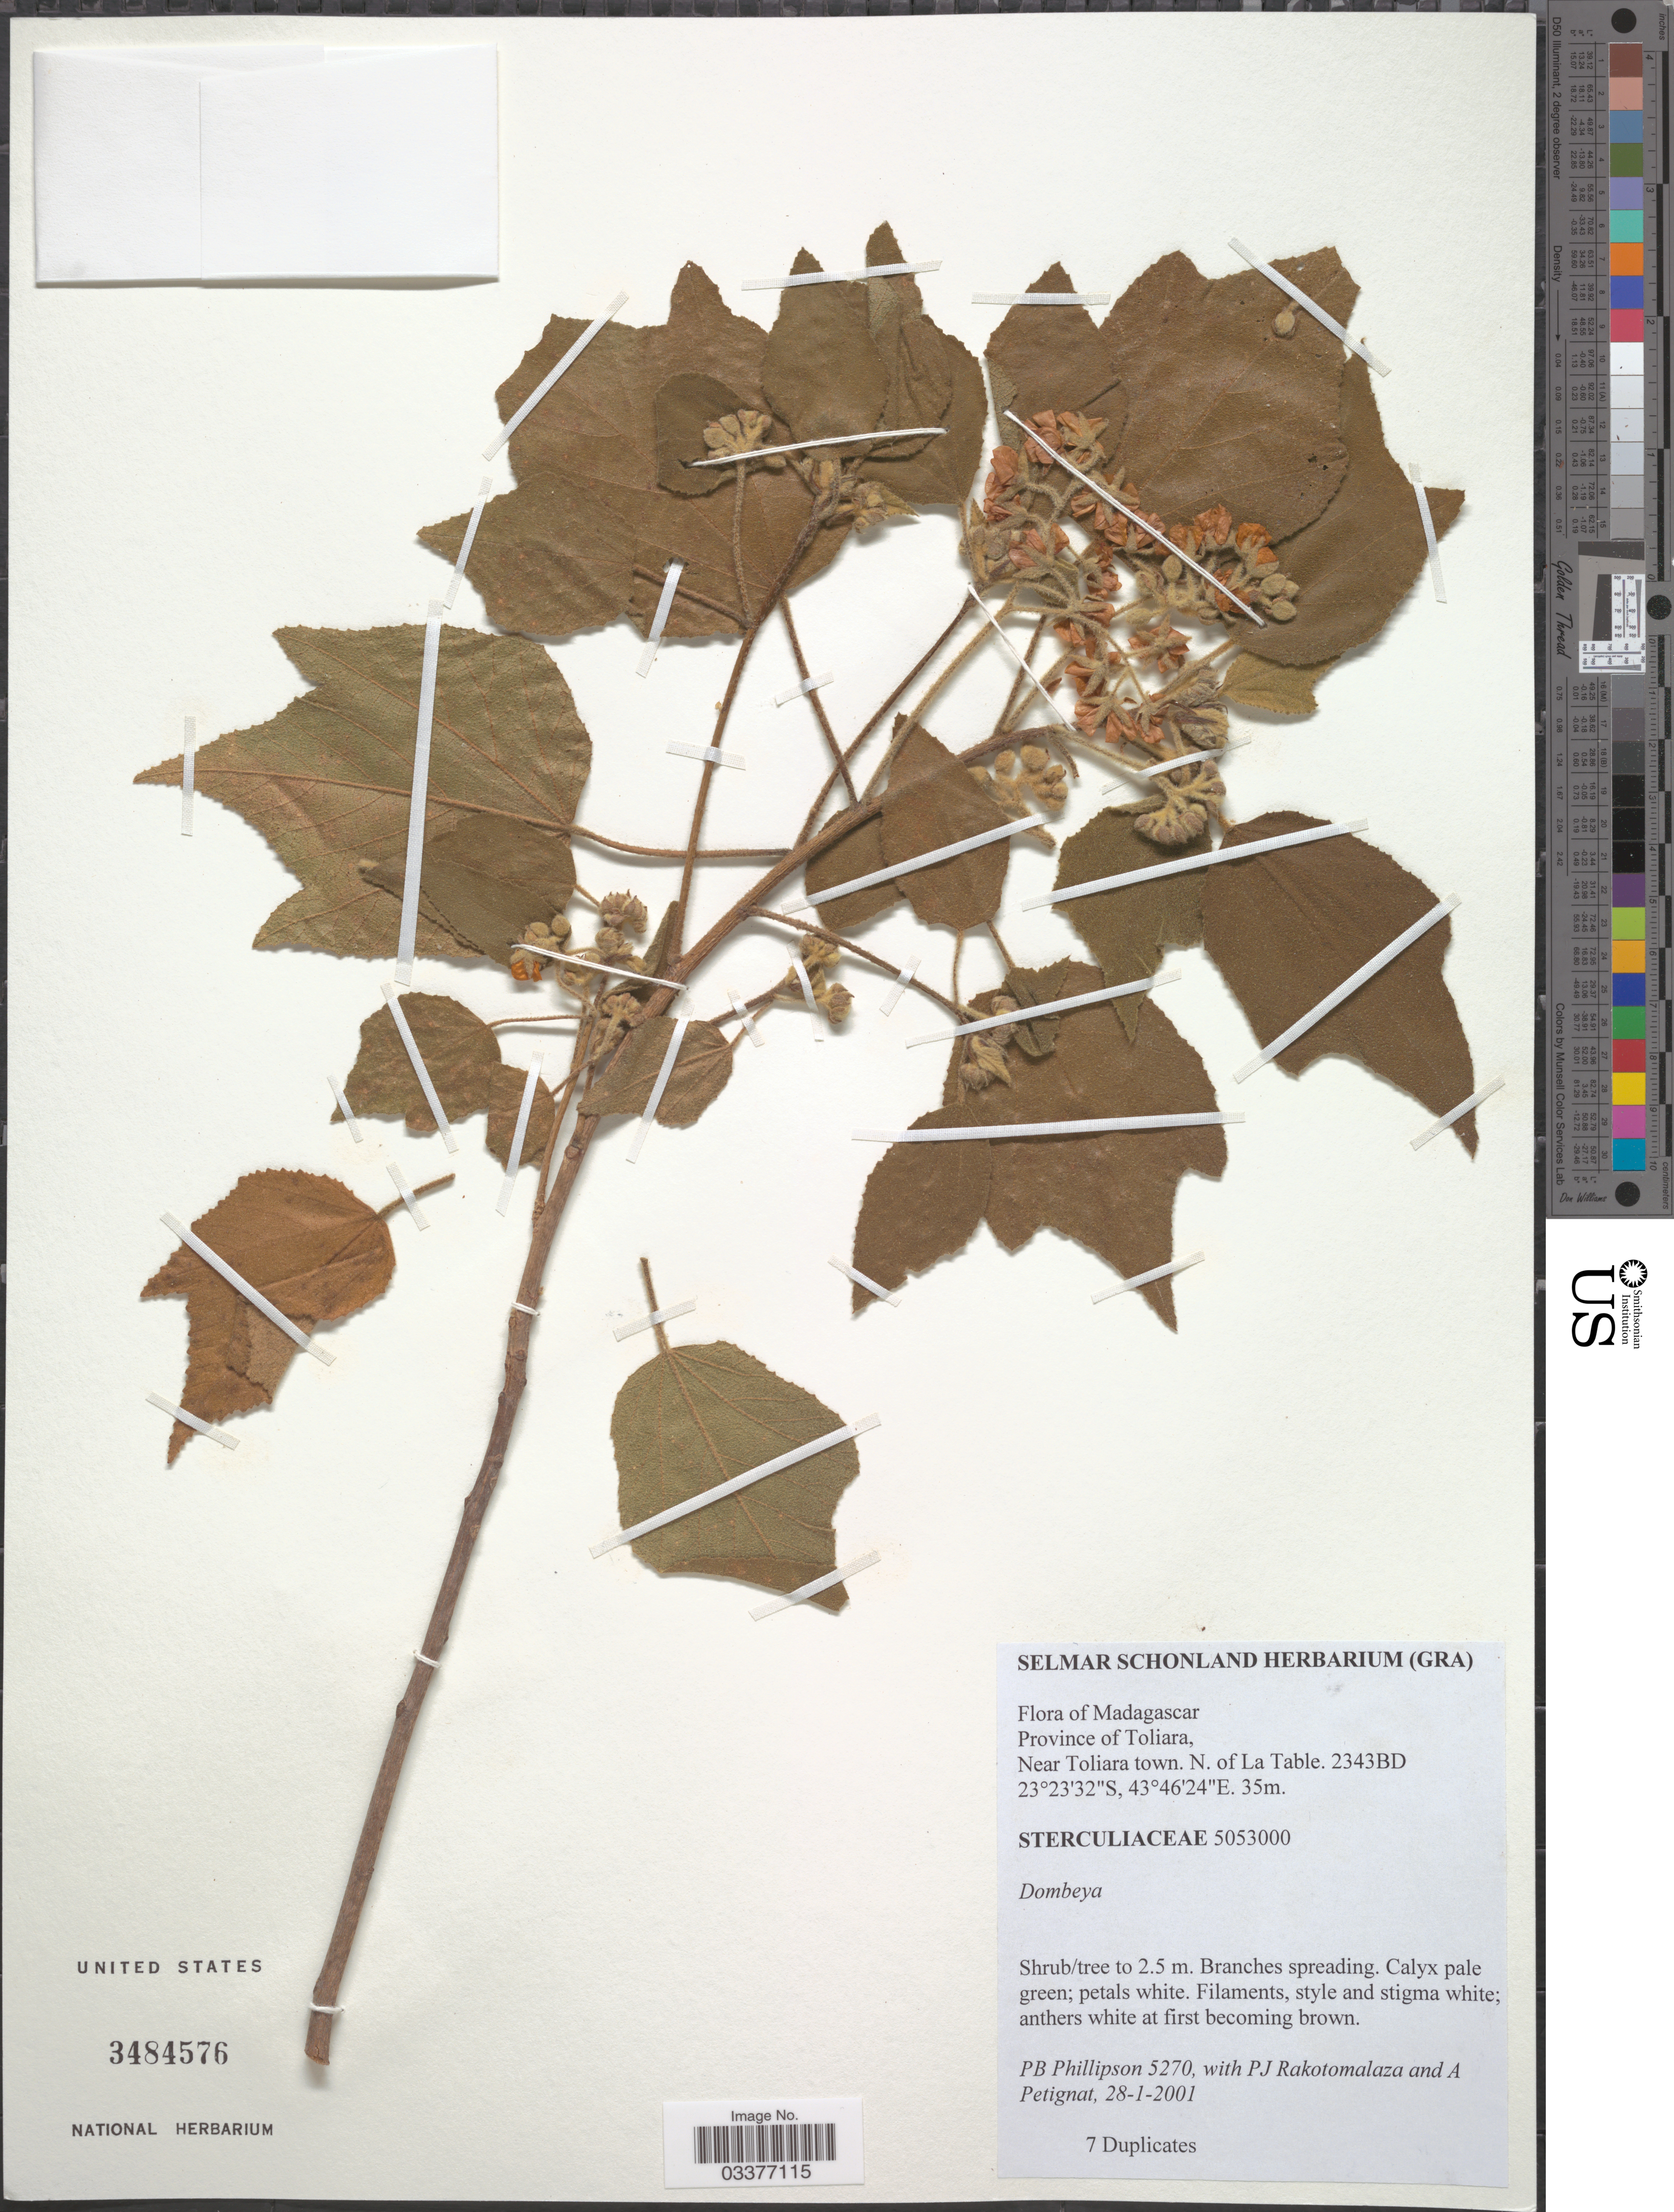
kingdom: Plantae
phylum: Tracheophyta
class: Magnoliopsida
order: Malvales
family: Malvaceae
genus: Dombeya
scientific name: Dombeya greveana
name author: Baill.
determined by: Jourdain-Fievet, L.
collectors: P. B. Phillipson, P. J. Rakotomalaza & A. Petignat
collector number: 5270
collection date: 2001-01-28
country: Madagascar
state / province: Atsimo-Andrefana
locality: Near Toliara town. N. of La Table. 2343BD.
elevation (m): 35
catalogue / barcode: US 3484576